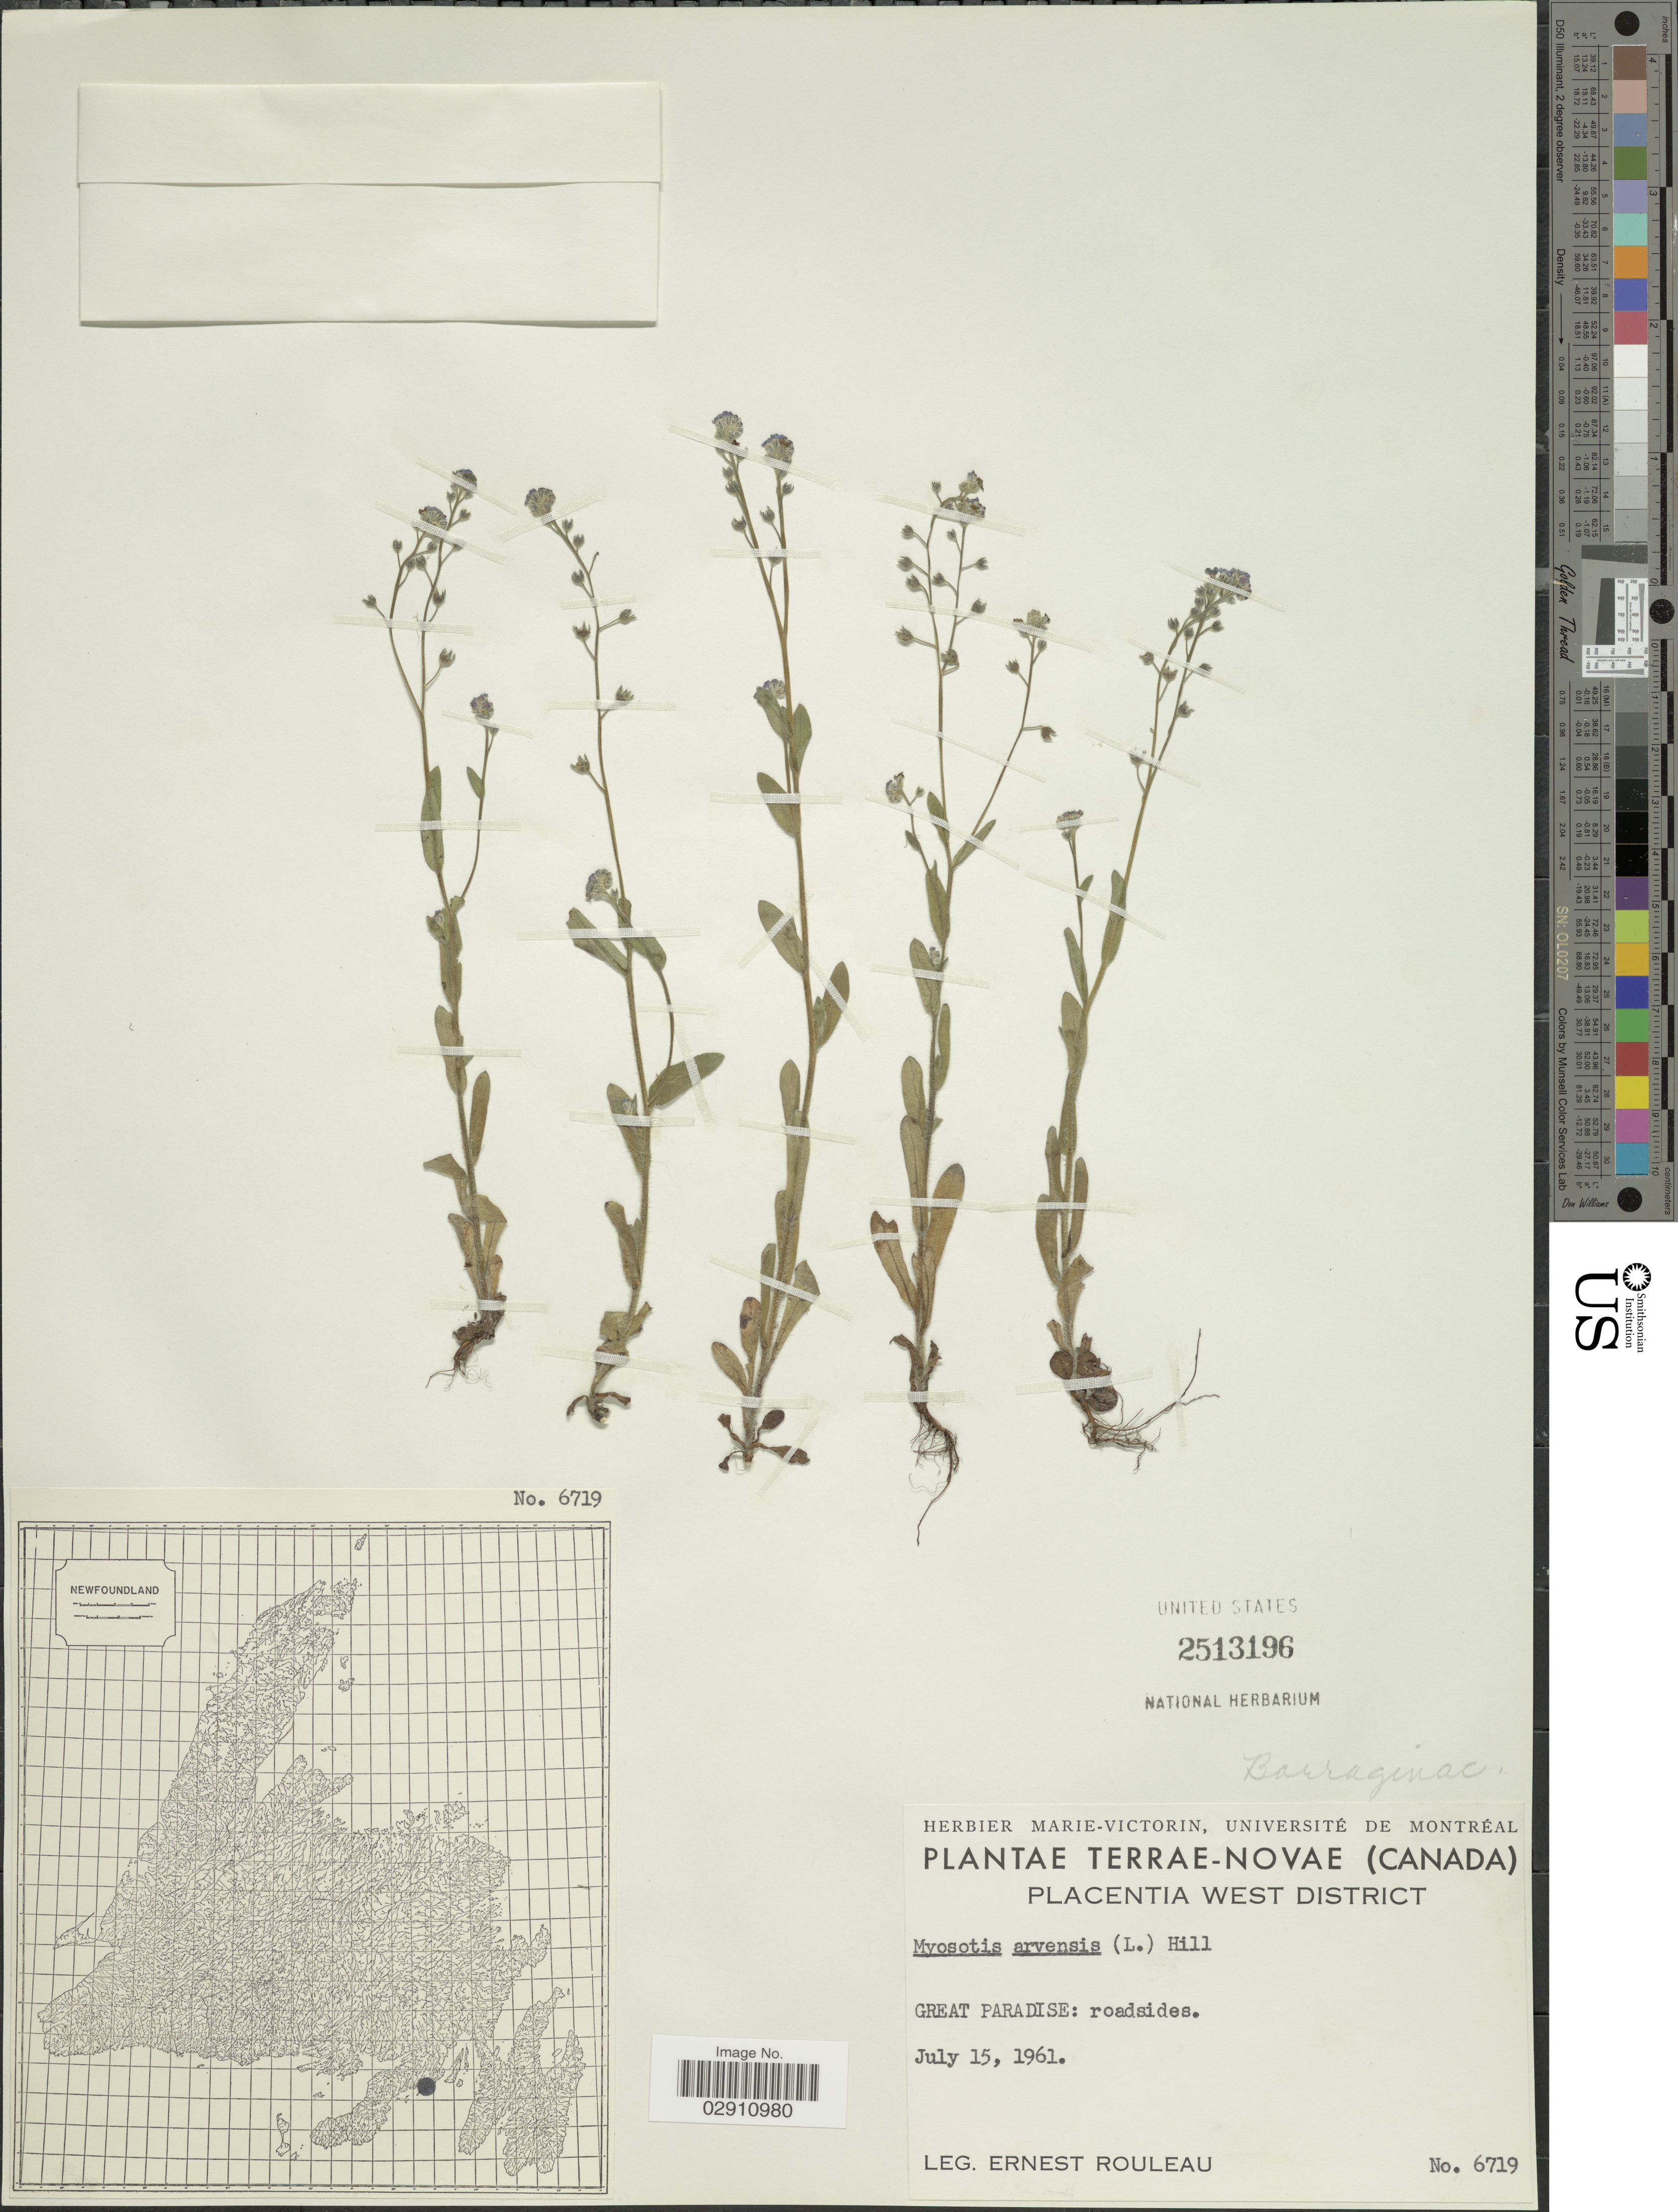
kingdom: Plantae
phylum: Tracheophyta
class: Magnoliopsida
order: Boraginales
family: Boraginaceae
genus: Myosotis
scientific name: Myosotis arvensis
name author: (L.) Hill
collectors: E. Rouleau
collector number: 6719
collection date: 1961-07-15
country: Canada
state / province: Newfoundland and Labrador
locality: Terrae-Novae. Placentia West District. Great Paradise: roadsides.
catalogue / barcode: US 2513196